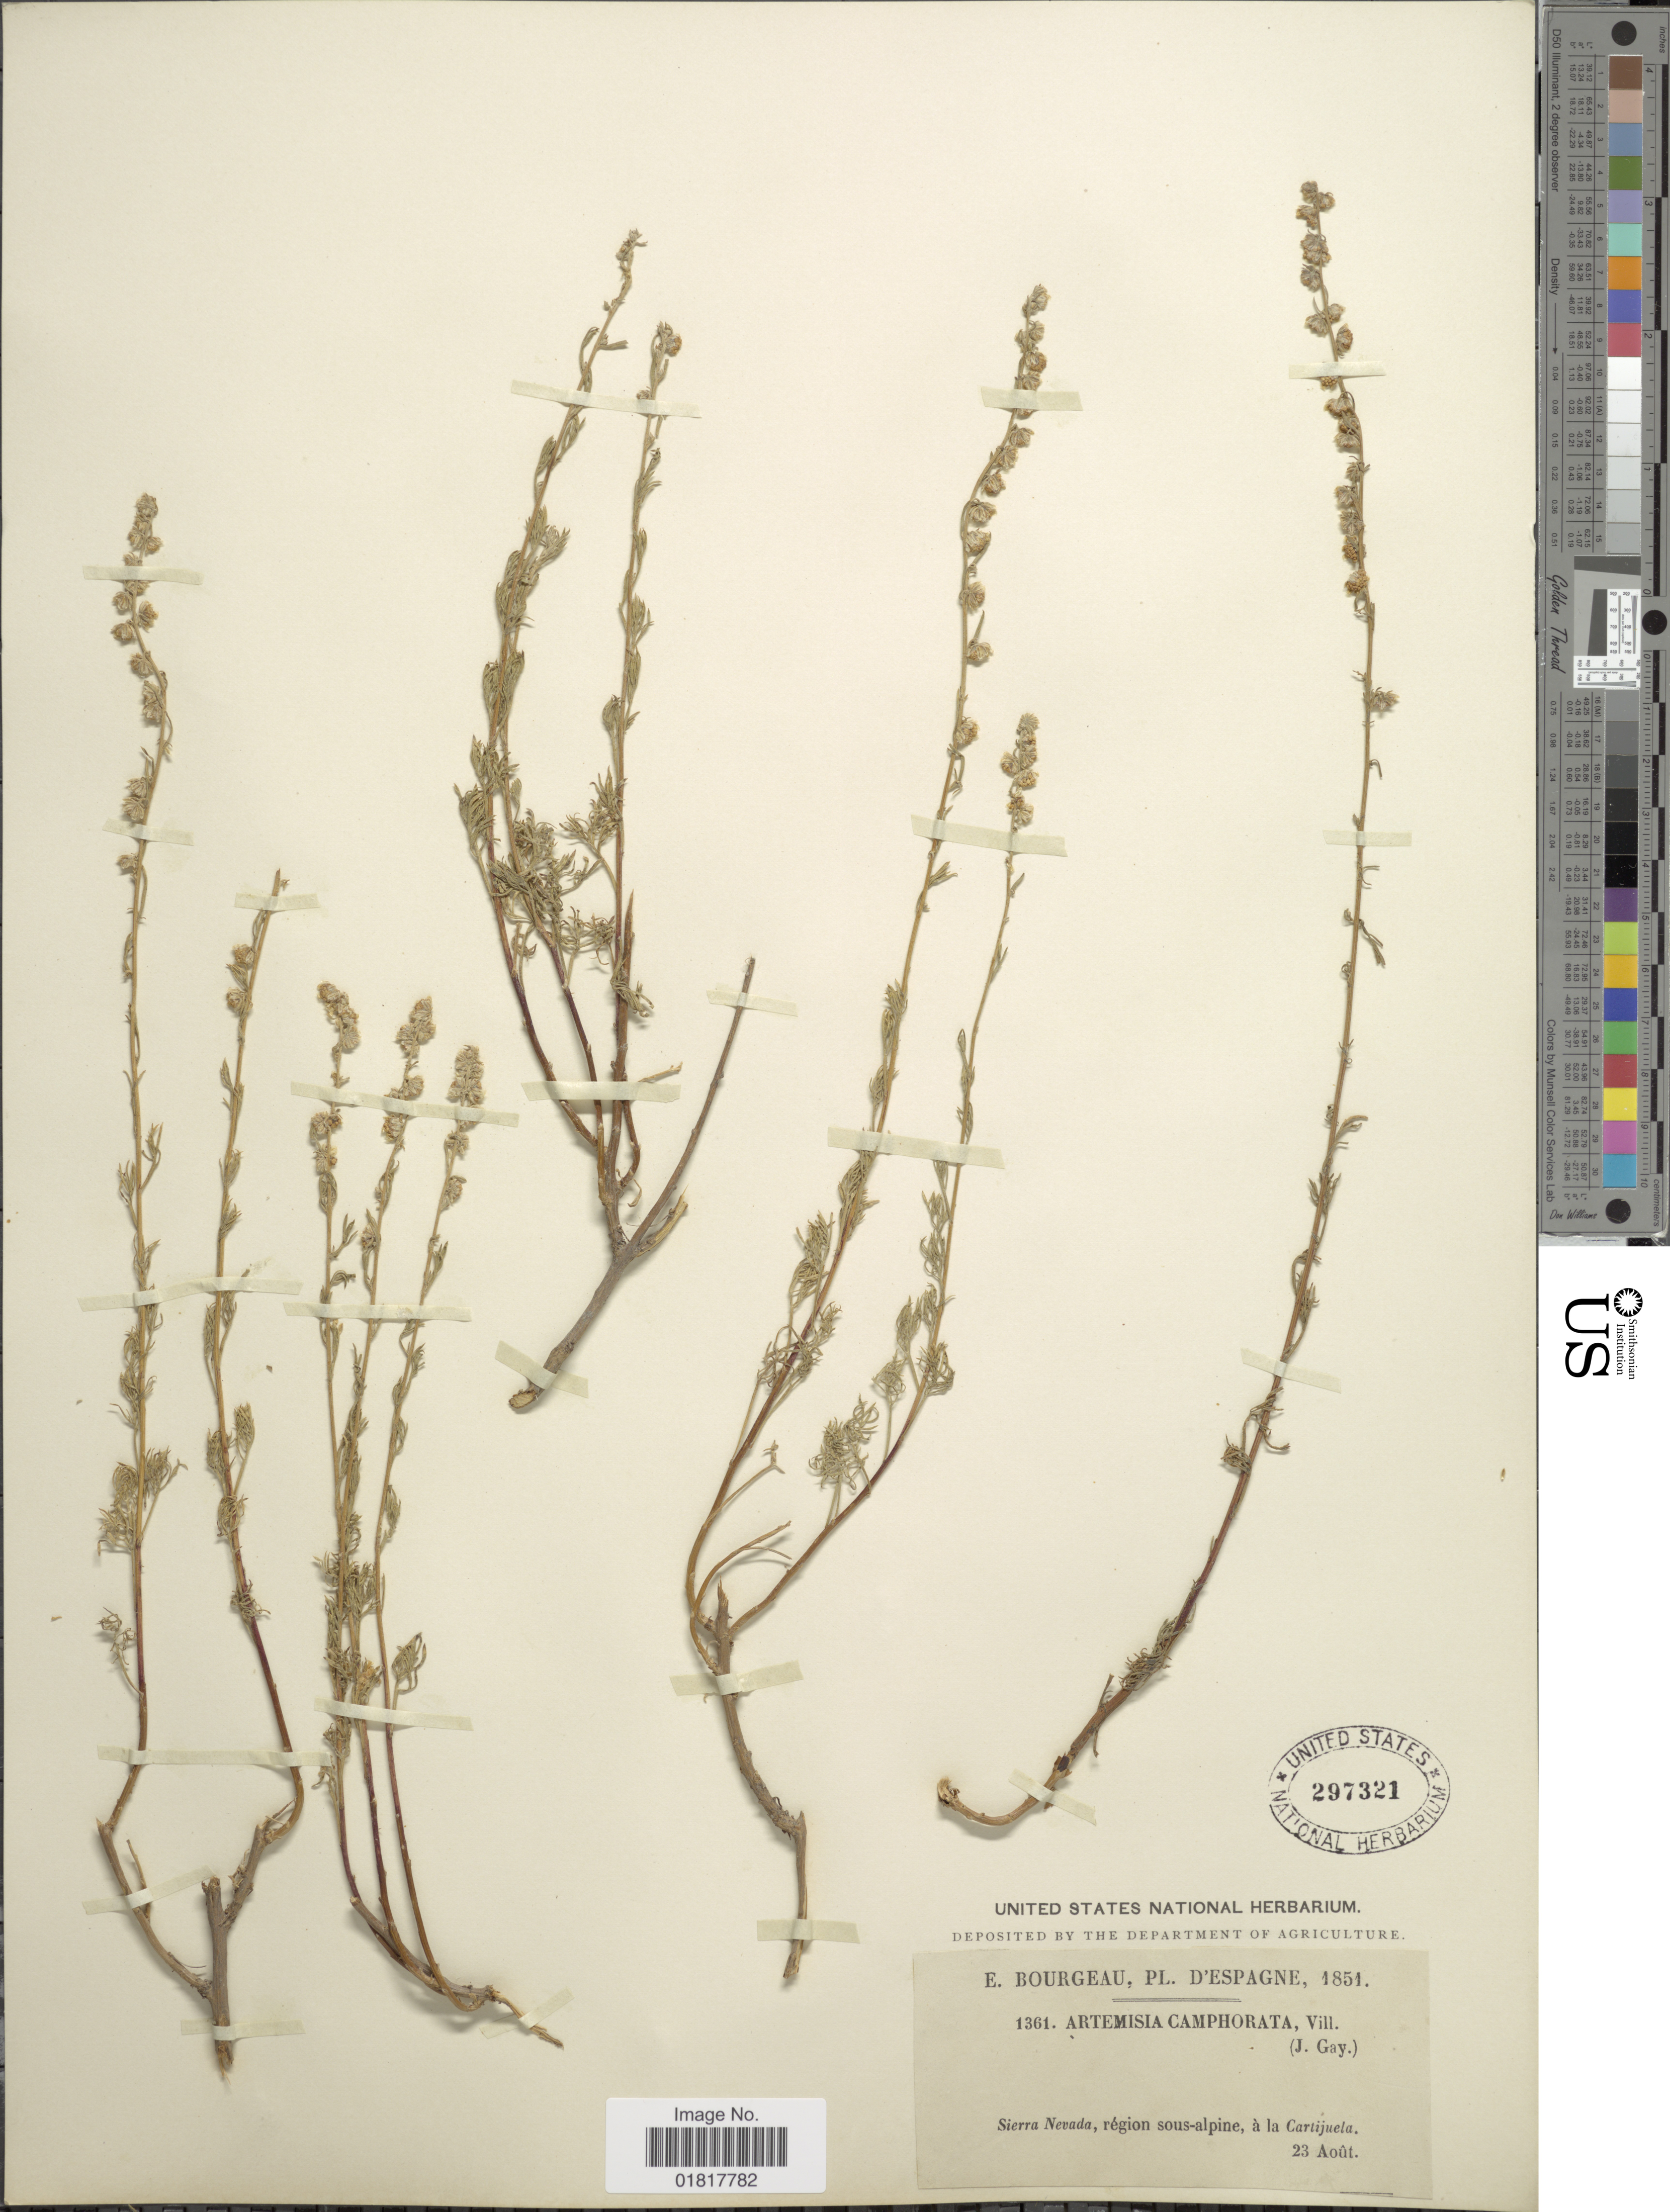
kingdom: Plantae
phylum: Tracheophyta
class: Magnoliopsida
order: Asterales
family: Asteraceae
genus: Artemisia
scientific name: Artemisia camphorata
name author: Vill.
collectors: E. Bourgeau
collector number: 1361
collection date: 1851-08-23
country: Spain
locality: Sierra Nevada, région sous-alpine, á la Carijuela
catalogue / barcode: US 297321